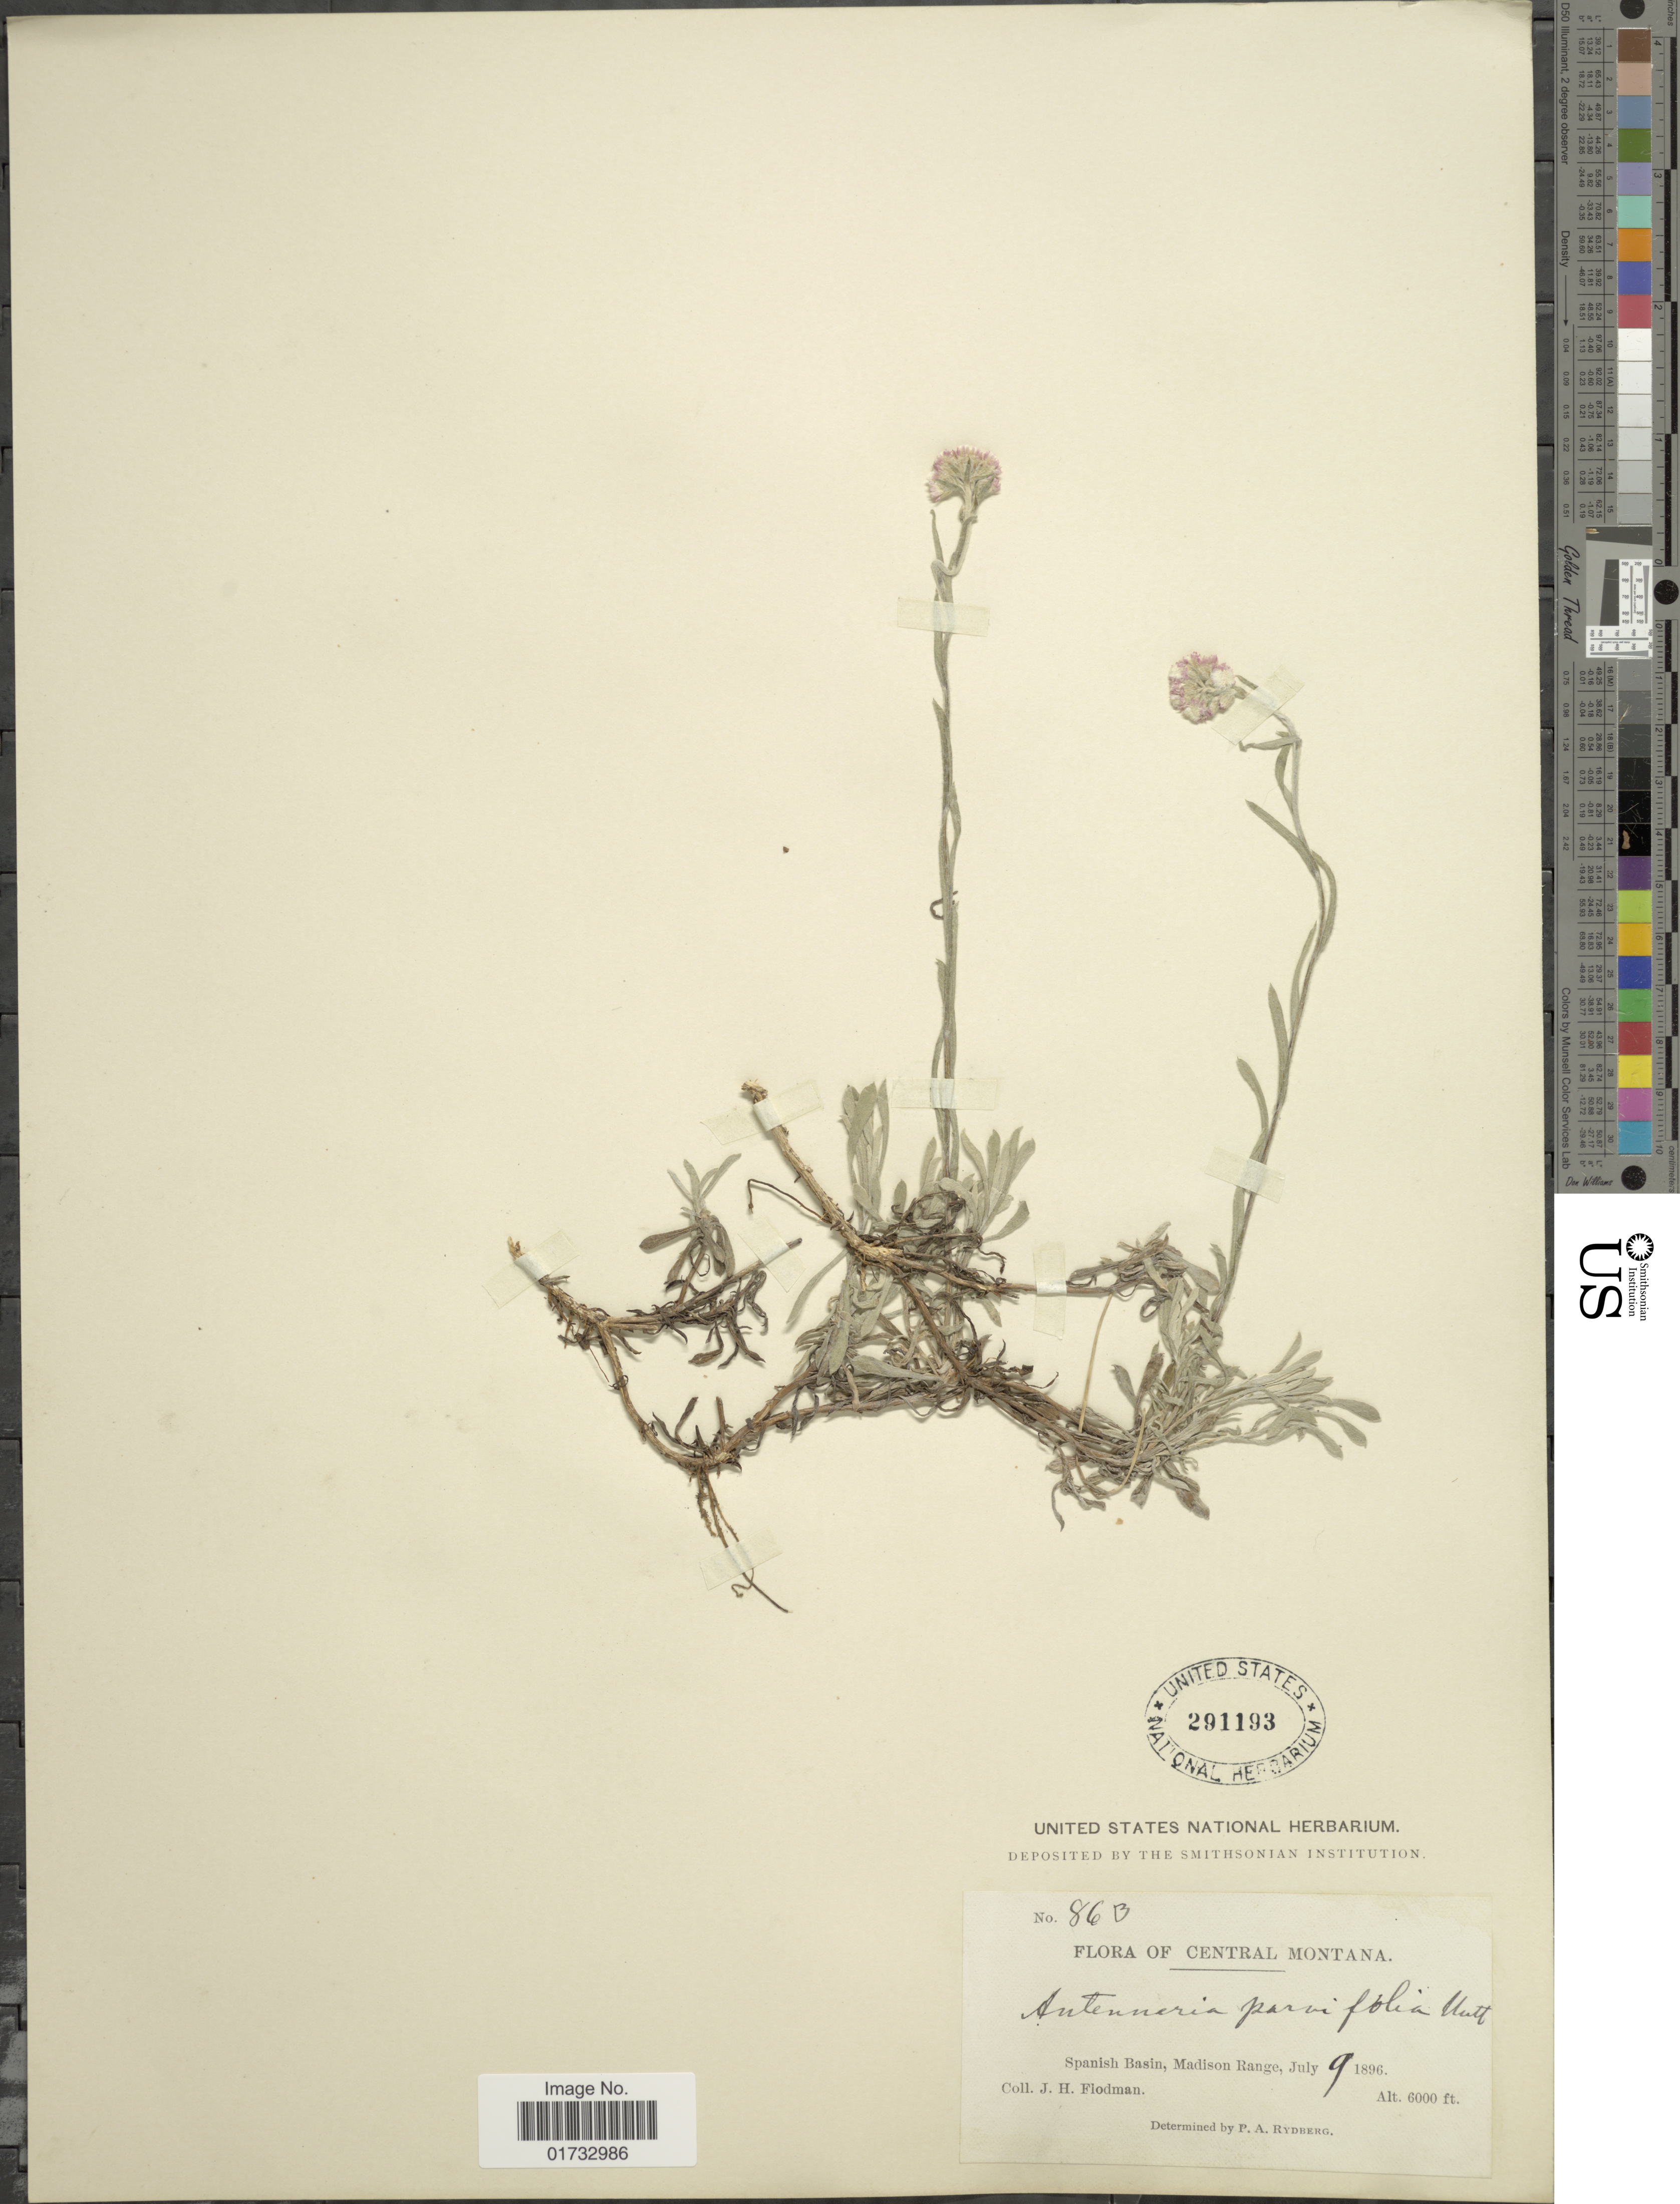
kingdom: Plantae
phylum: Tracheophyta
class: Magnoliopsida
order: Asterales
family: Asteraceae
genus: Antennaria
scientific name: Antennaria rosea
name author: Greene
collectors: J. Flodman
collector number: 86B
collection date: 1896-07-09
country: United States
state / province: Montana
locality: Central Montana, Spanish Basin, Madison Range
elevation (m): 1829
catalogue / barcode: US 291193